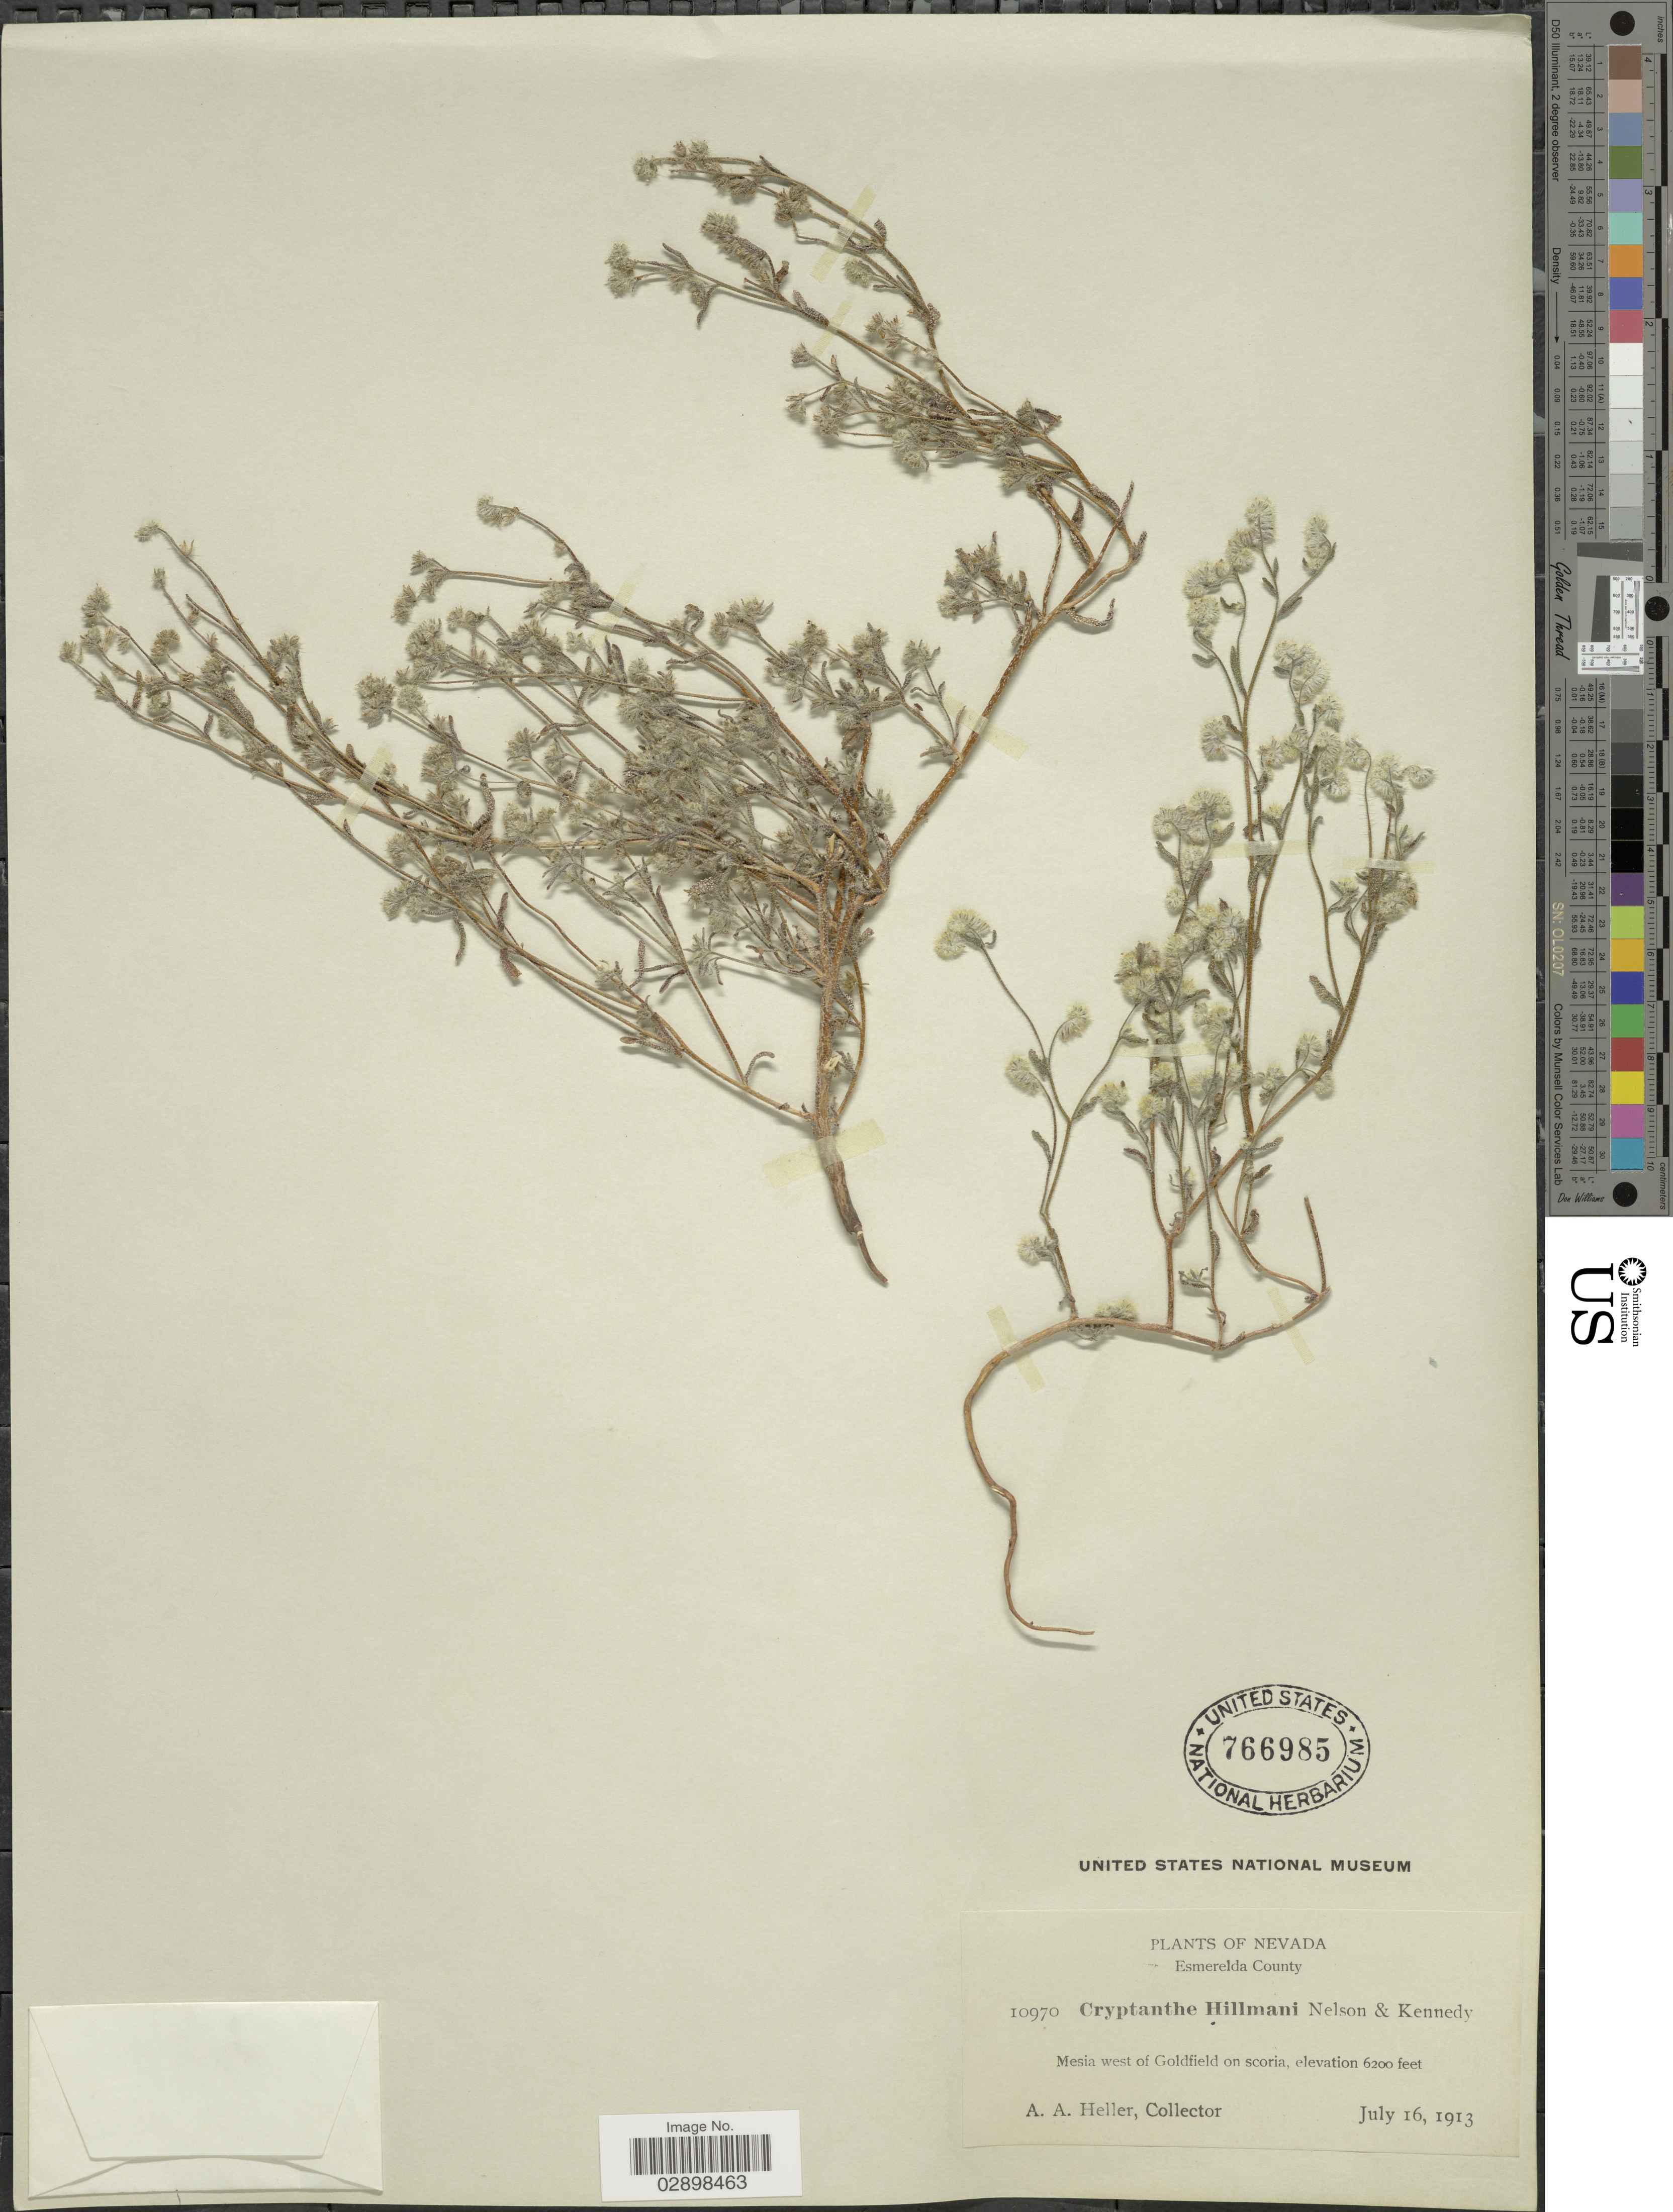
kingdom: Plantae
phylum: Tracheophyta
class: Magnoliopsida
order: Boraginales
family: Boraginaceae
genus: Cryptantha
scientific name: Cryptantha watsonii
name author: (A. Gray) Greene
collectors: A. A. Heller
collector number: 10970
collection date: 1913-07-16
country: United States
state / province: Nevada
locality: Esmeralda County. Mesia west of Goldfield on scoria.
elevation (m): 1890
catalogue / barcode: US 766985